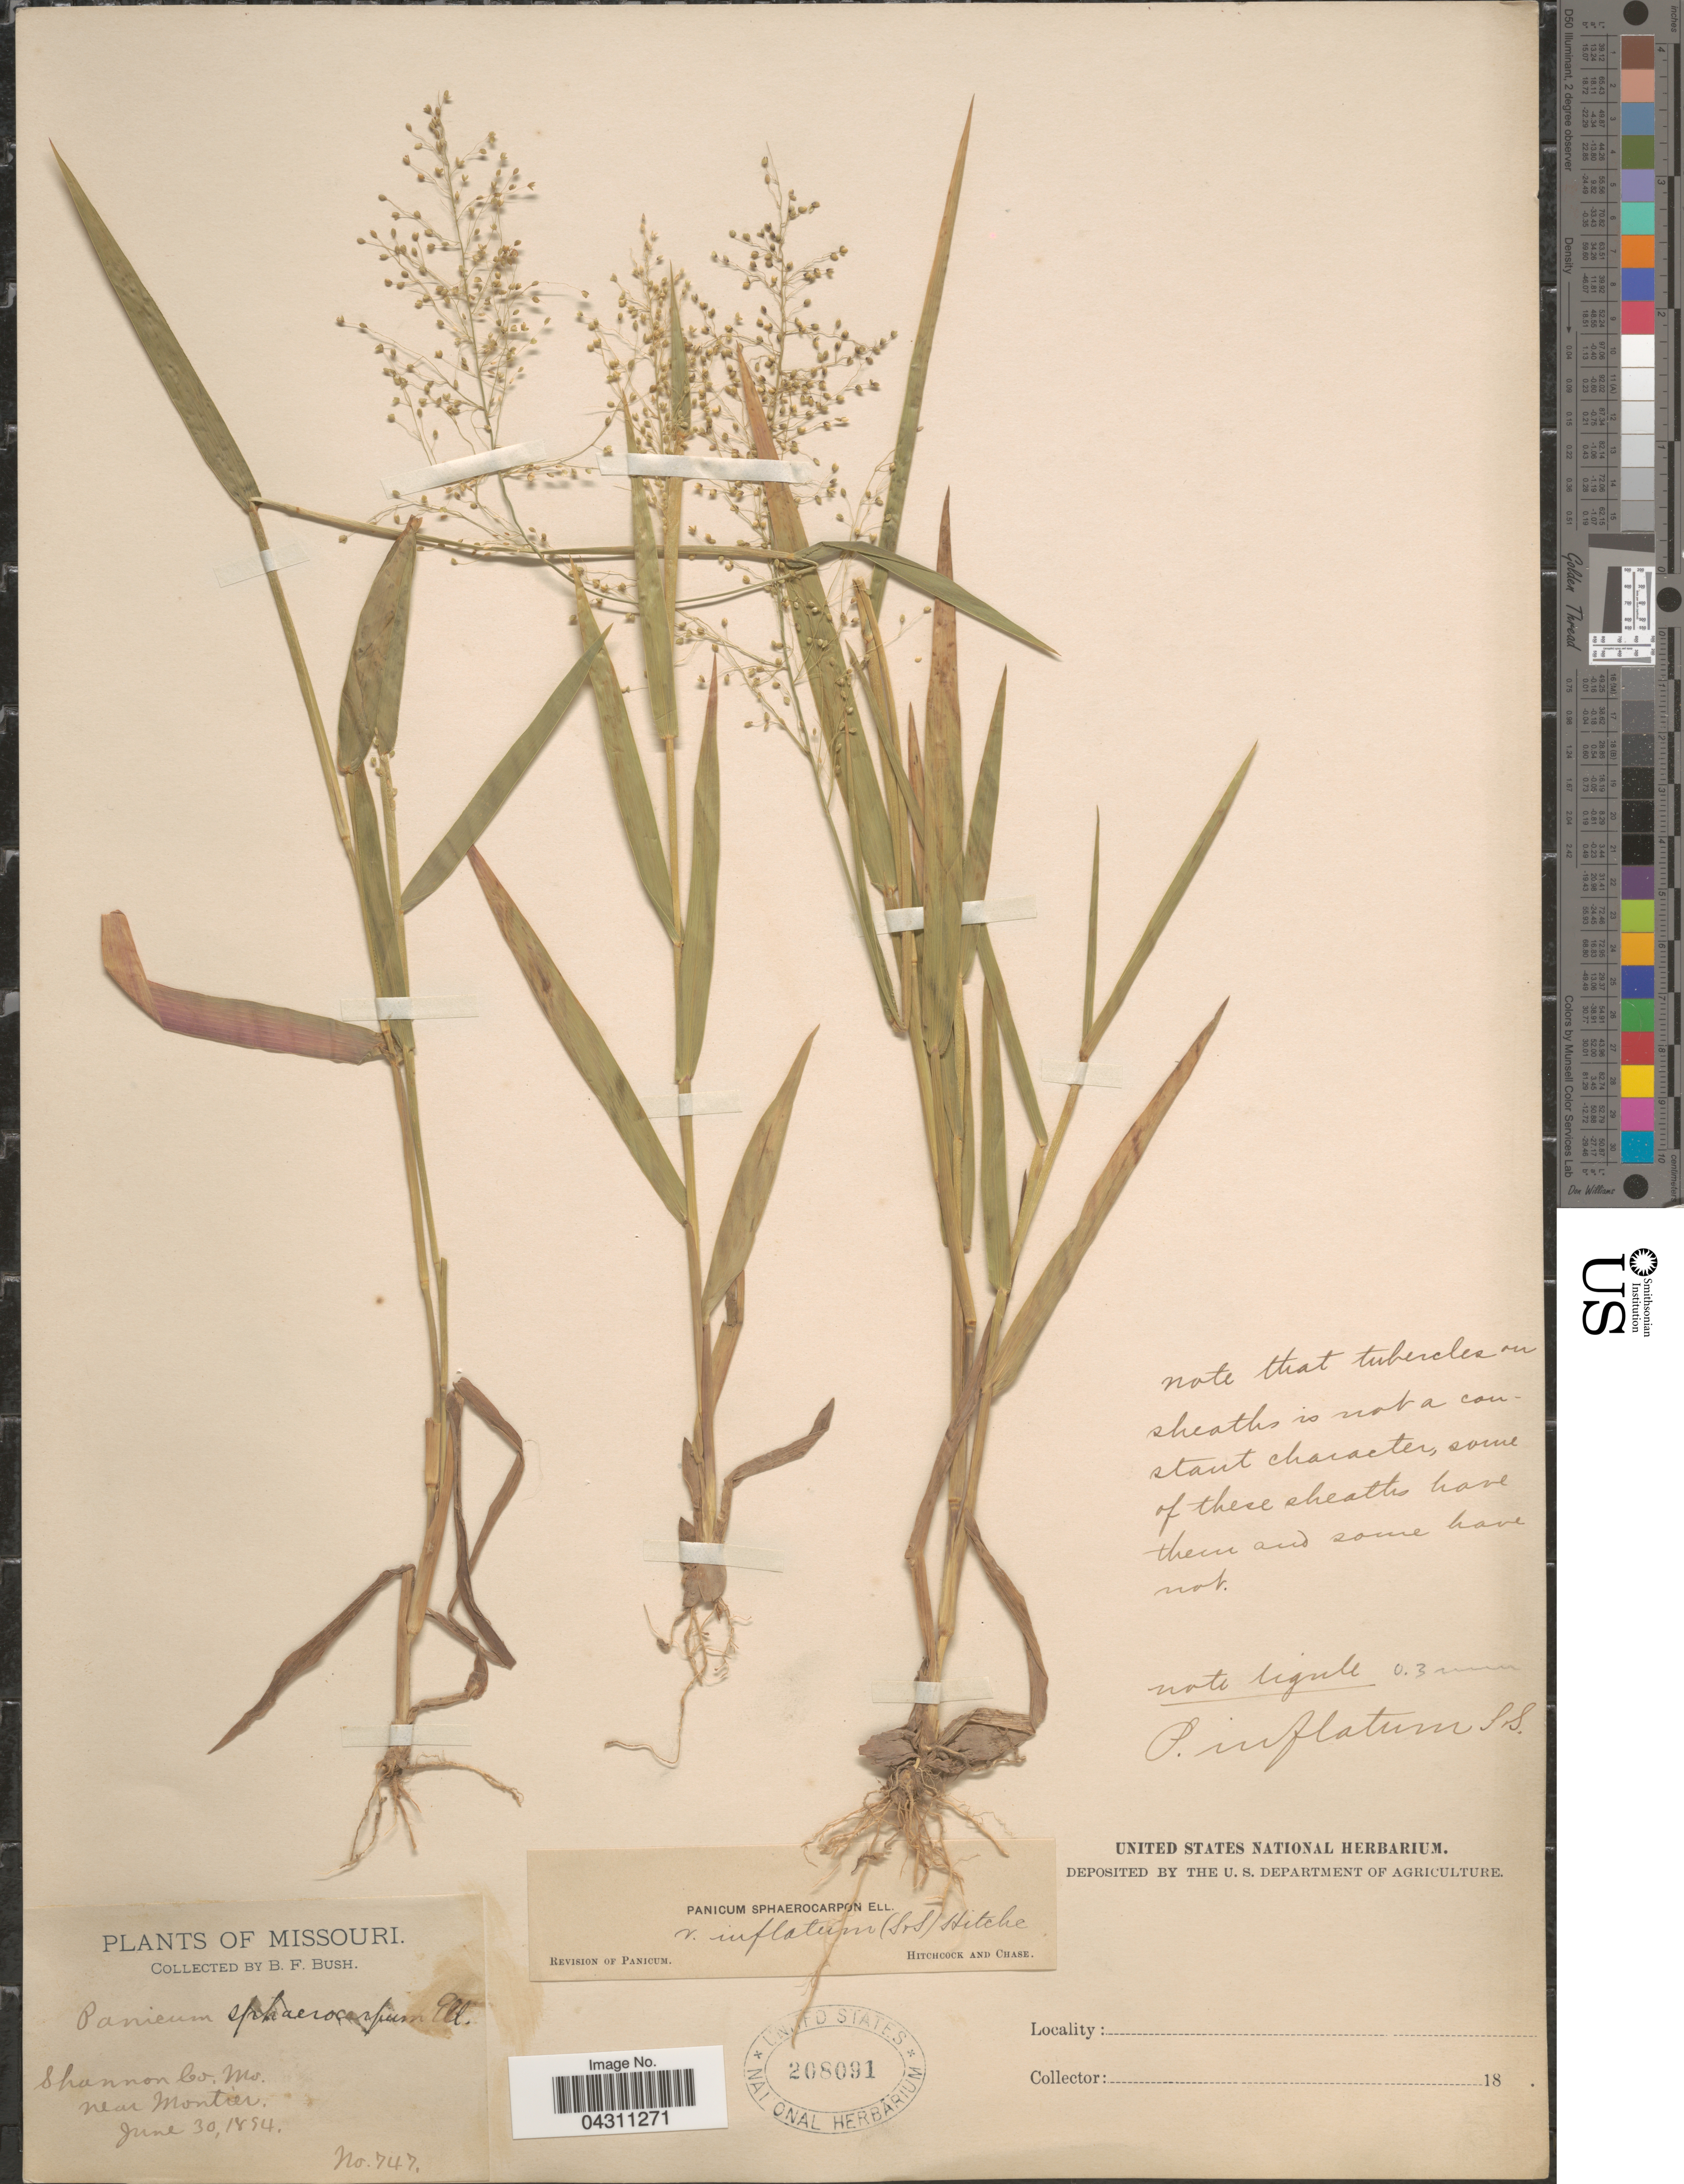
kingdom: Plantae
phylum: Tracheophyta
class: Liliopsida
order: Poales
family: Poaceae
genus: Dichanthelium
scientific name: Dichanthelium sphaerocarpon var. sphaerocarpon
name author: (Elliott) Gould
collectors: B. F. Bush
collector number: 747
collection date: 1894-06-30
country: United States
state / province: Missouri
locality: Shannon Co. Near Montier.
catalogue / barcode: US 208091